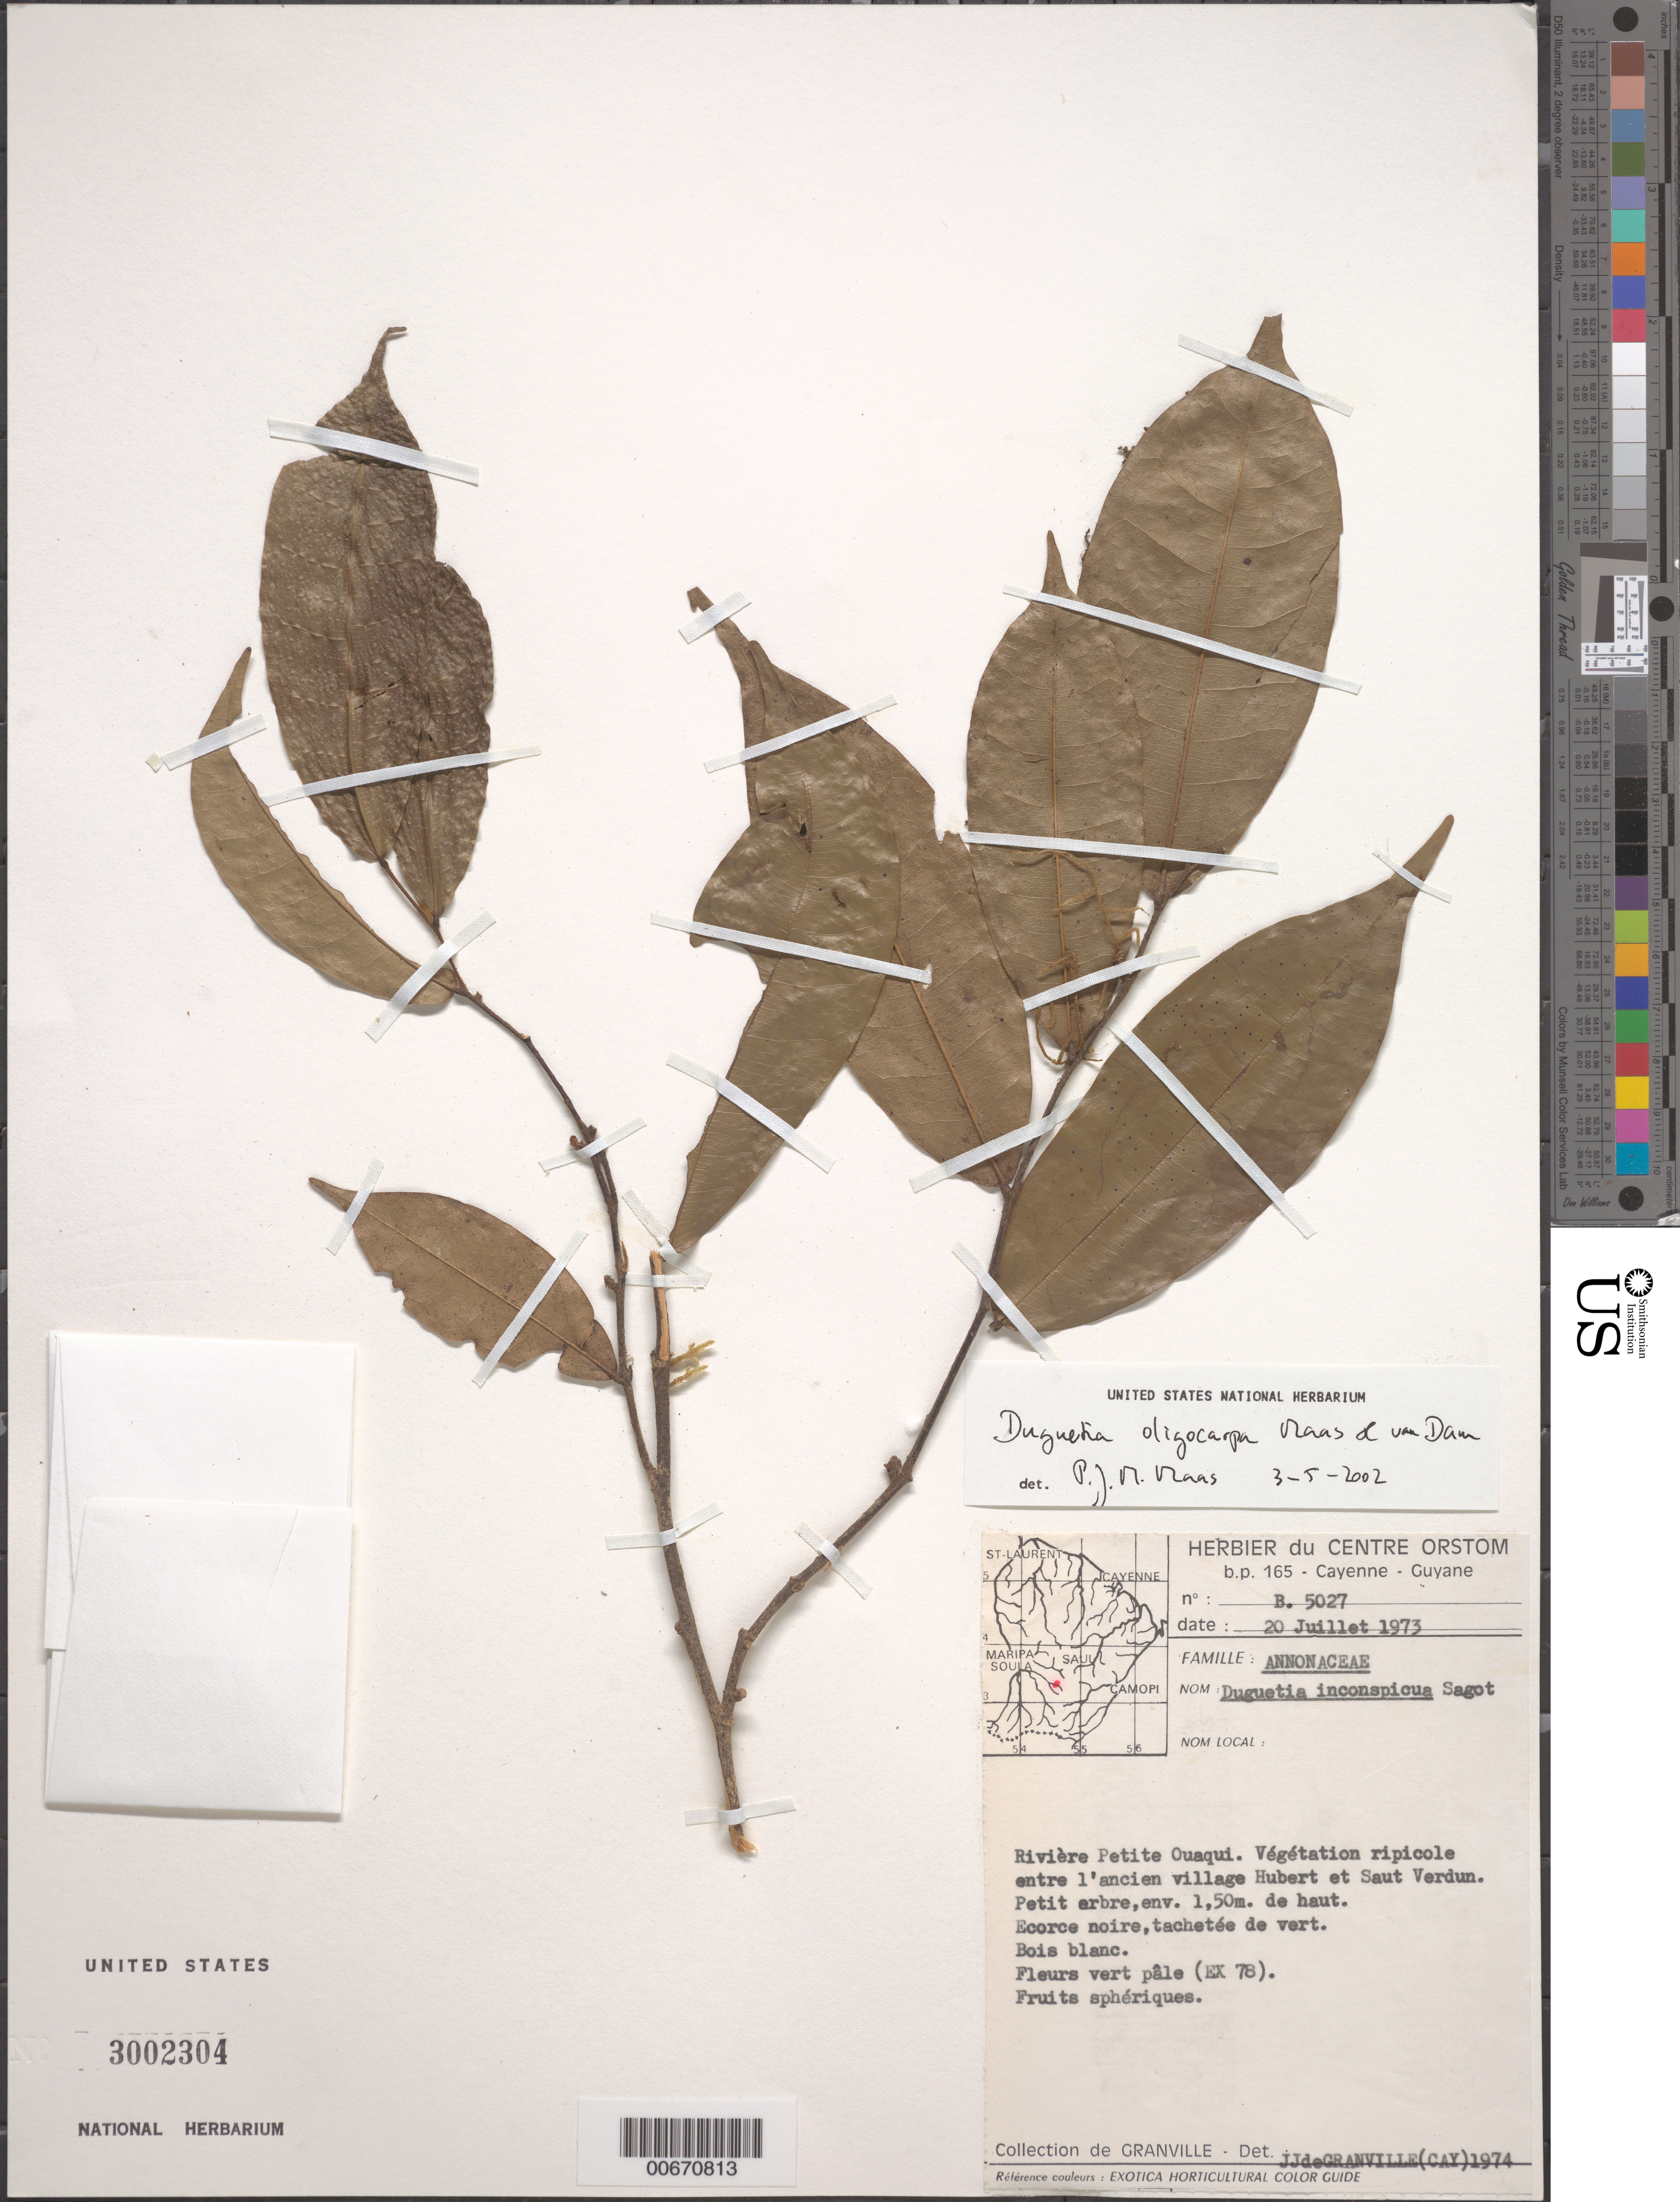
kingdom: Plantae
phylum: Tracheophyta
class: Magnoliopsida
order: Magnoliales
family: Annonaceae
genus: Duguetia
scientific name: Duguetia oligocarpa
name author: Maas & van Dam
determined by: Maas, Paul J. M.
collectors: J.-J. de Granville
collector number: B 5027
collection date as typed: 20-Jul-73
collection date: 1973-07-20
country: French Guiana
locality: Rivière Petite Ouaqui, entre l'ancien village Hubert et Saut Verdun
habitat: Vegetation ripicole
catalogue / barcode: US 3002304